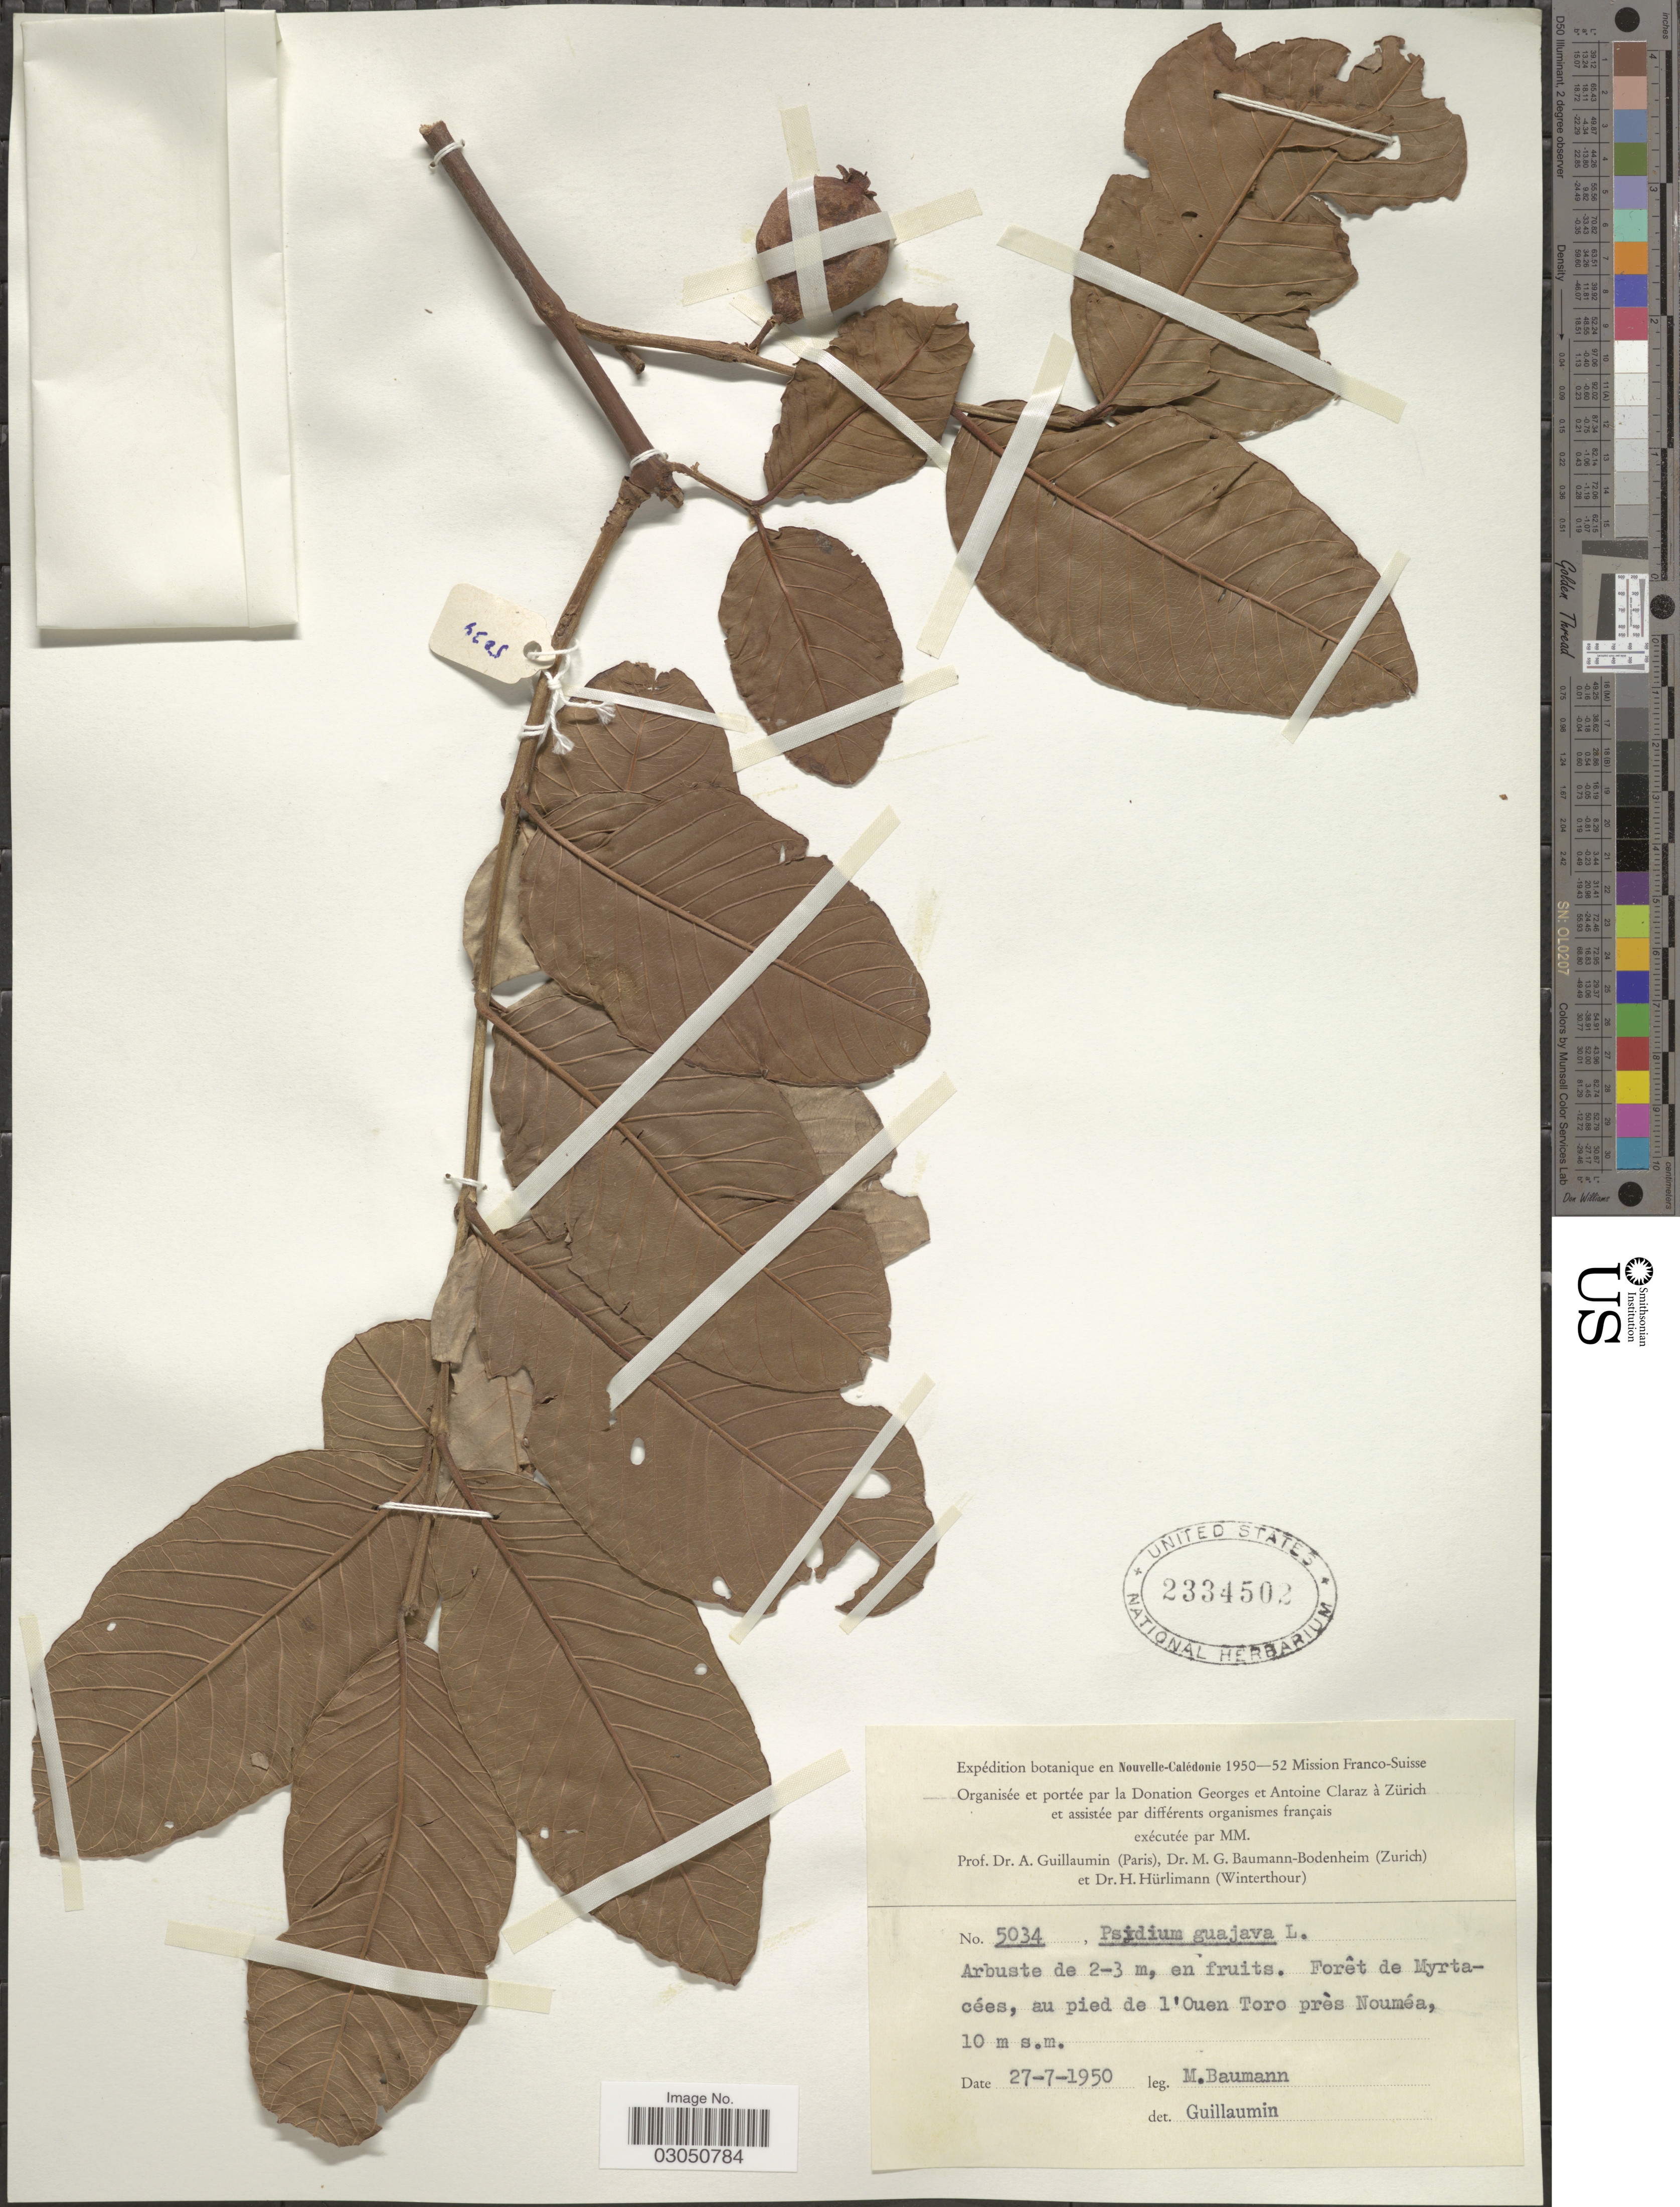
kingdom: Plantae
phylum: Tracheophyta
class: Magnoliopsida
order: Myrtales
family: Myrtaceae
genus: Psidium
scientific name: Psidium guajava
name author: L.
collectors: M. G. Baumann-Bodenheim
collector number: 5034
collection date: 1950-07-27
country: New Caledonia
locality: Forêt de Myrtacées, au pied de l'Ouen Toro près Nouméa.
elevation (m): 10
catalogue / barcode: US 2334502